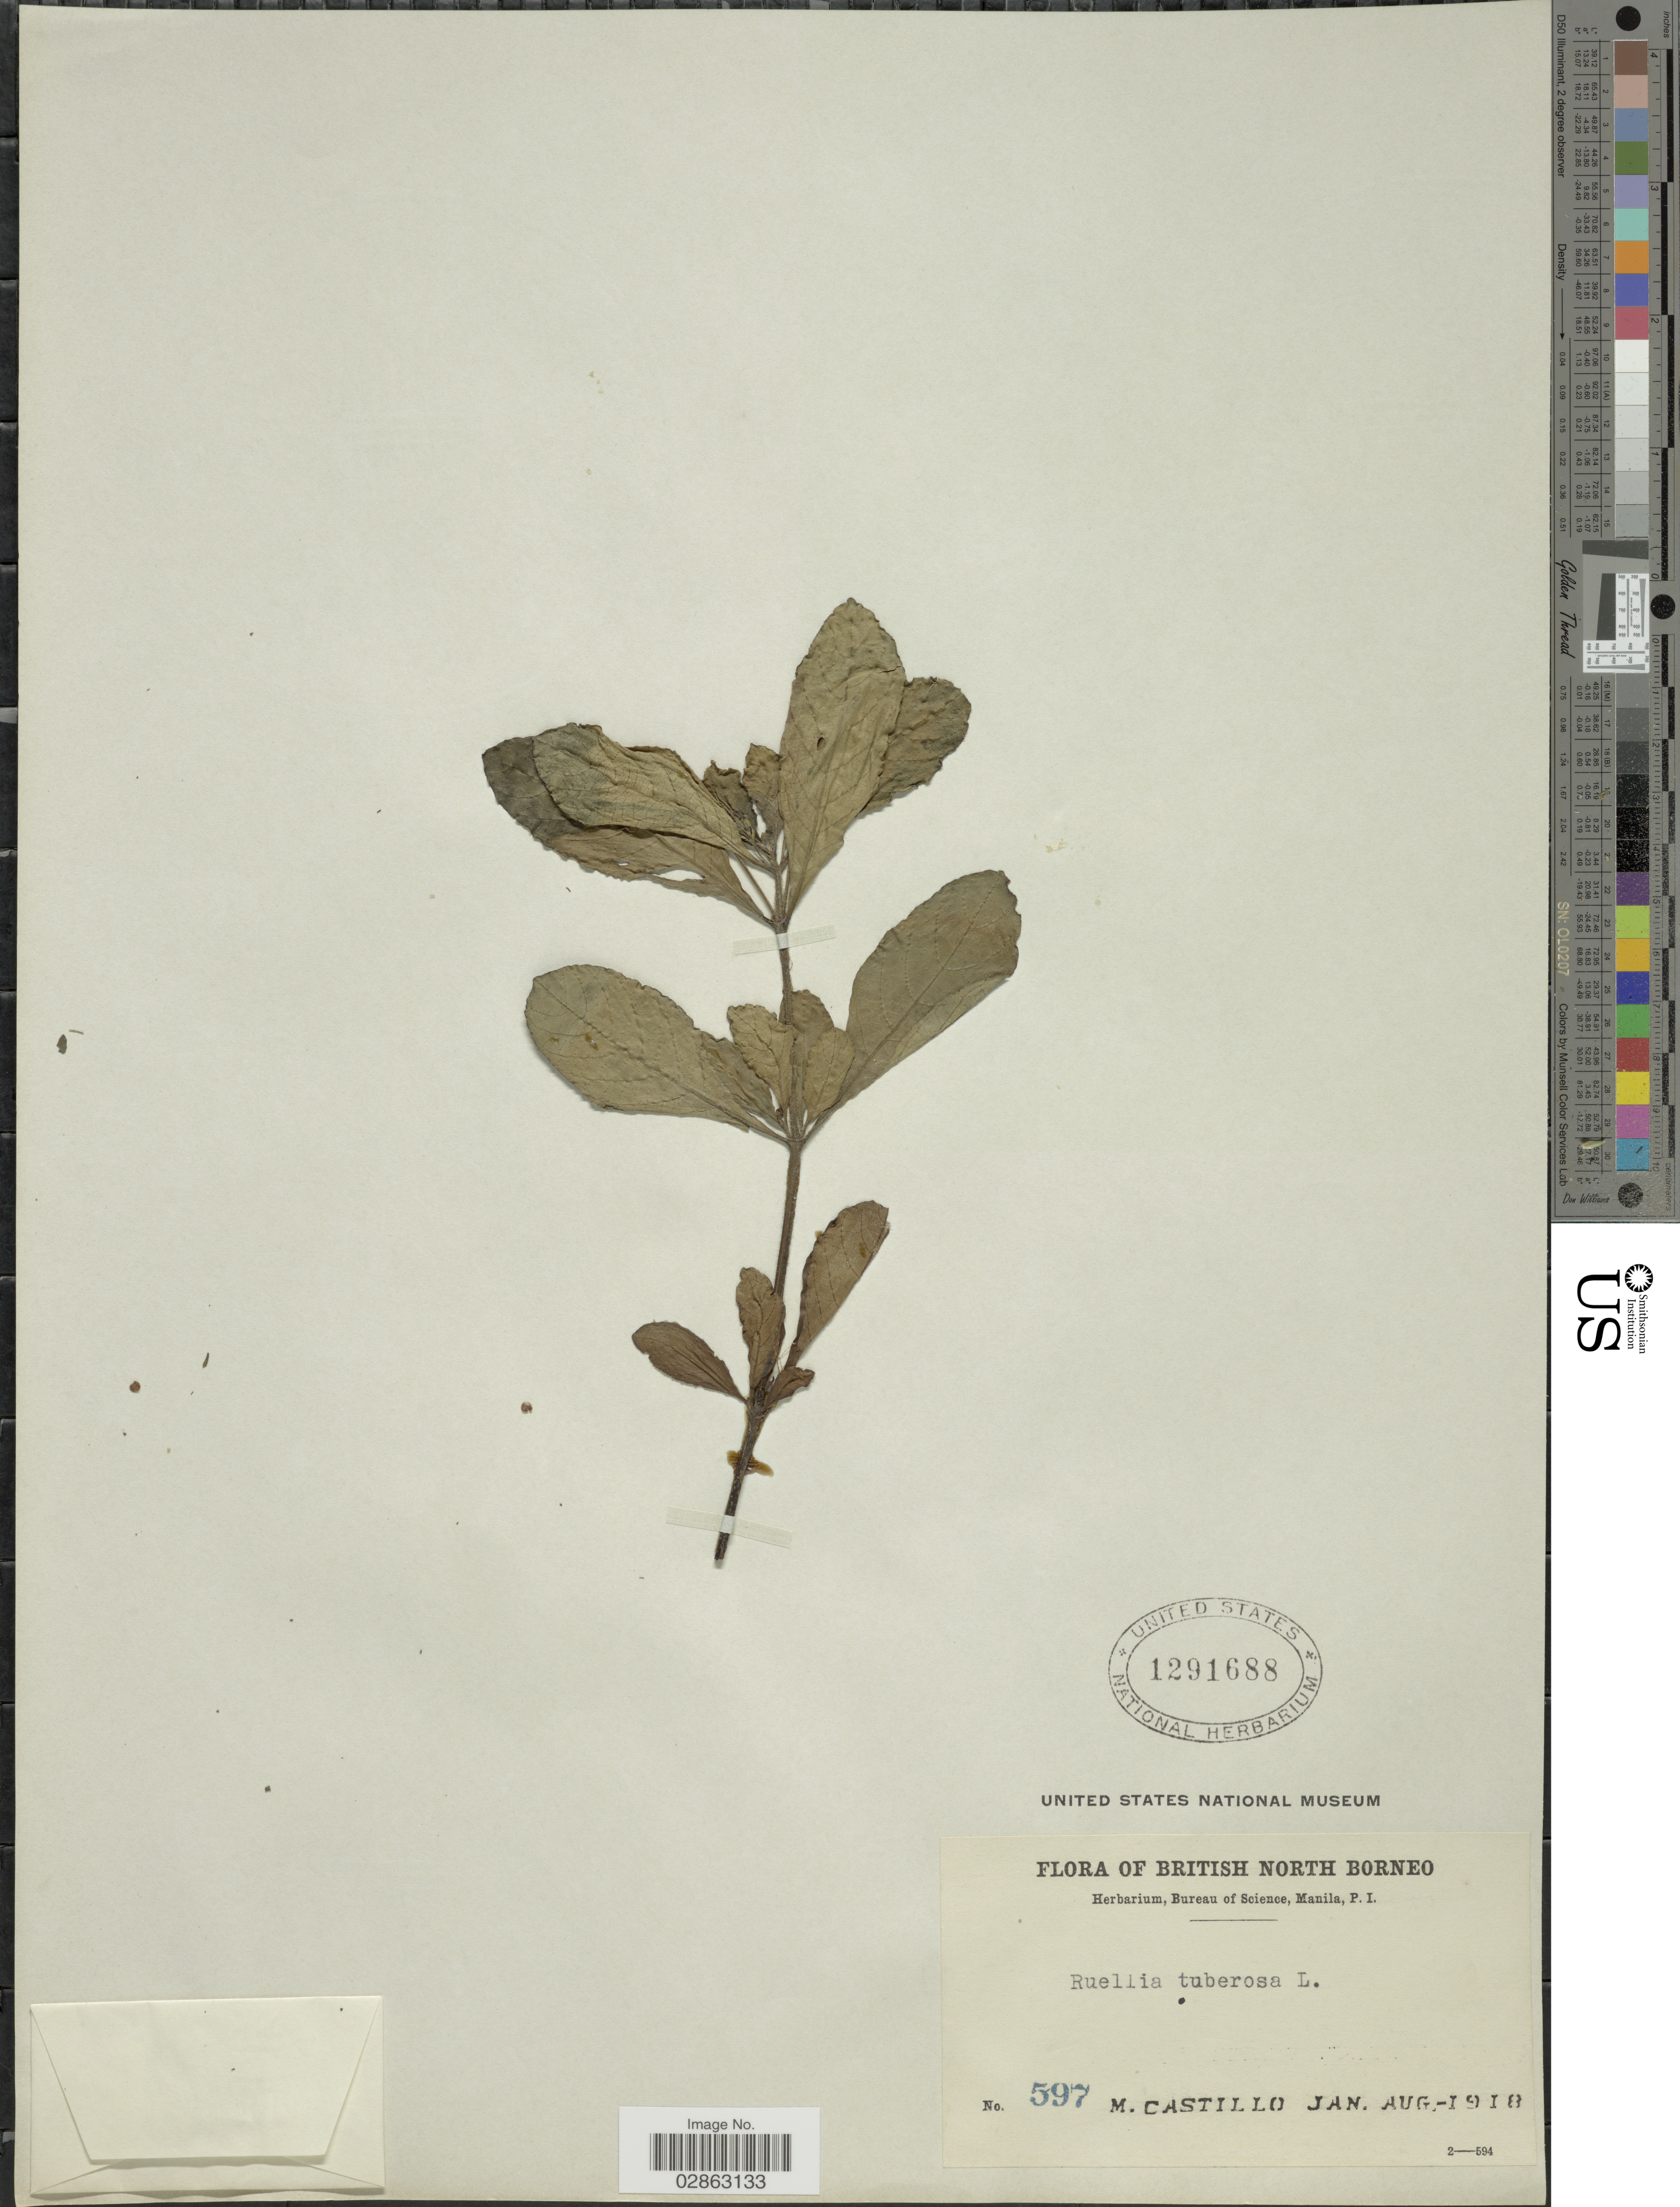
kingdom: Plantae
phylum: Tracheophyta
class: Magnoliopsida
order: Lamiales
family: Acanthaceae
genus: Ruellia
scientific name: Ruellia tuberosa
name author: L.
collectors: M. Castillo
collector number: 597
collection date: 1918-01/1918-08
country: Malaysia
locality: British North Borneo.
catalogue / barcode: US 1291688